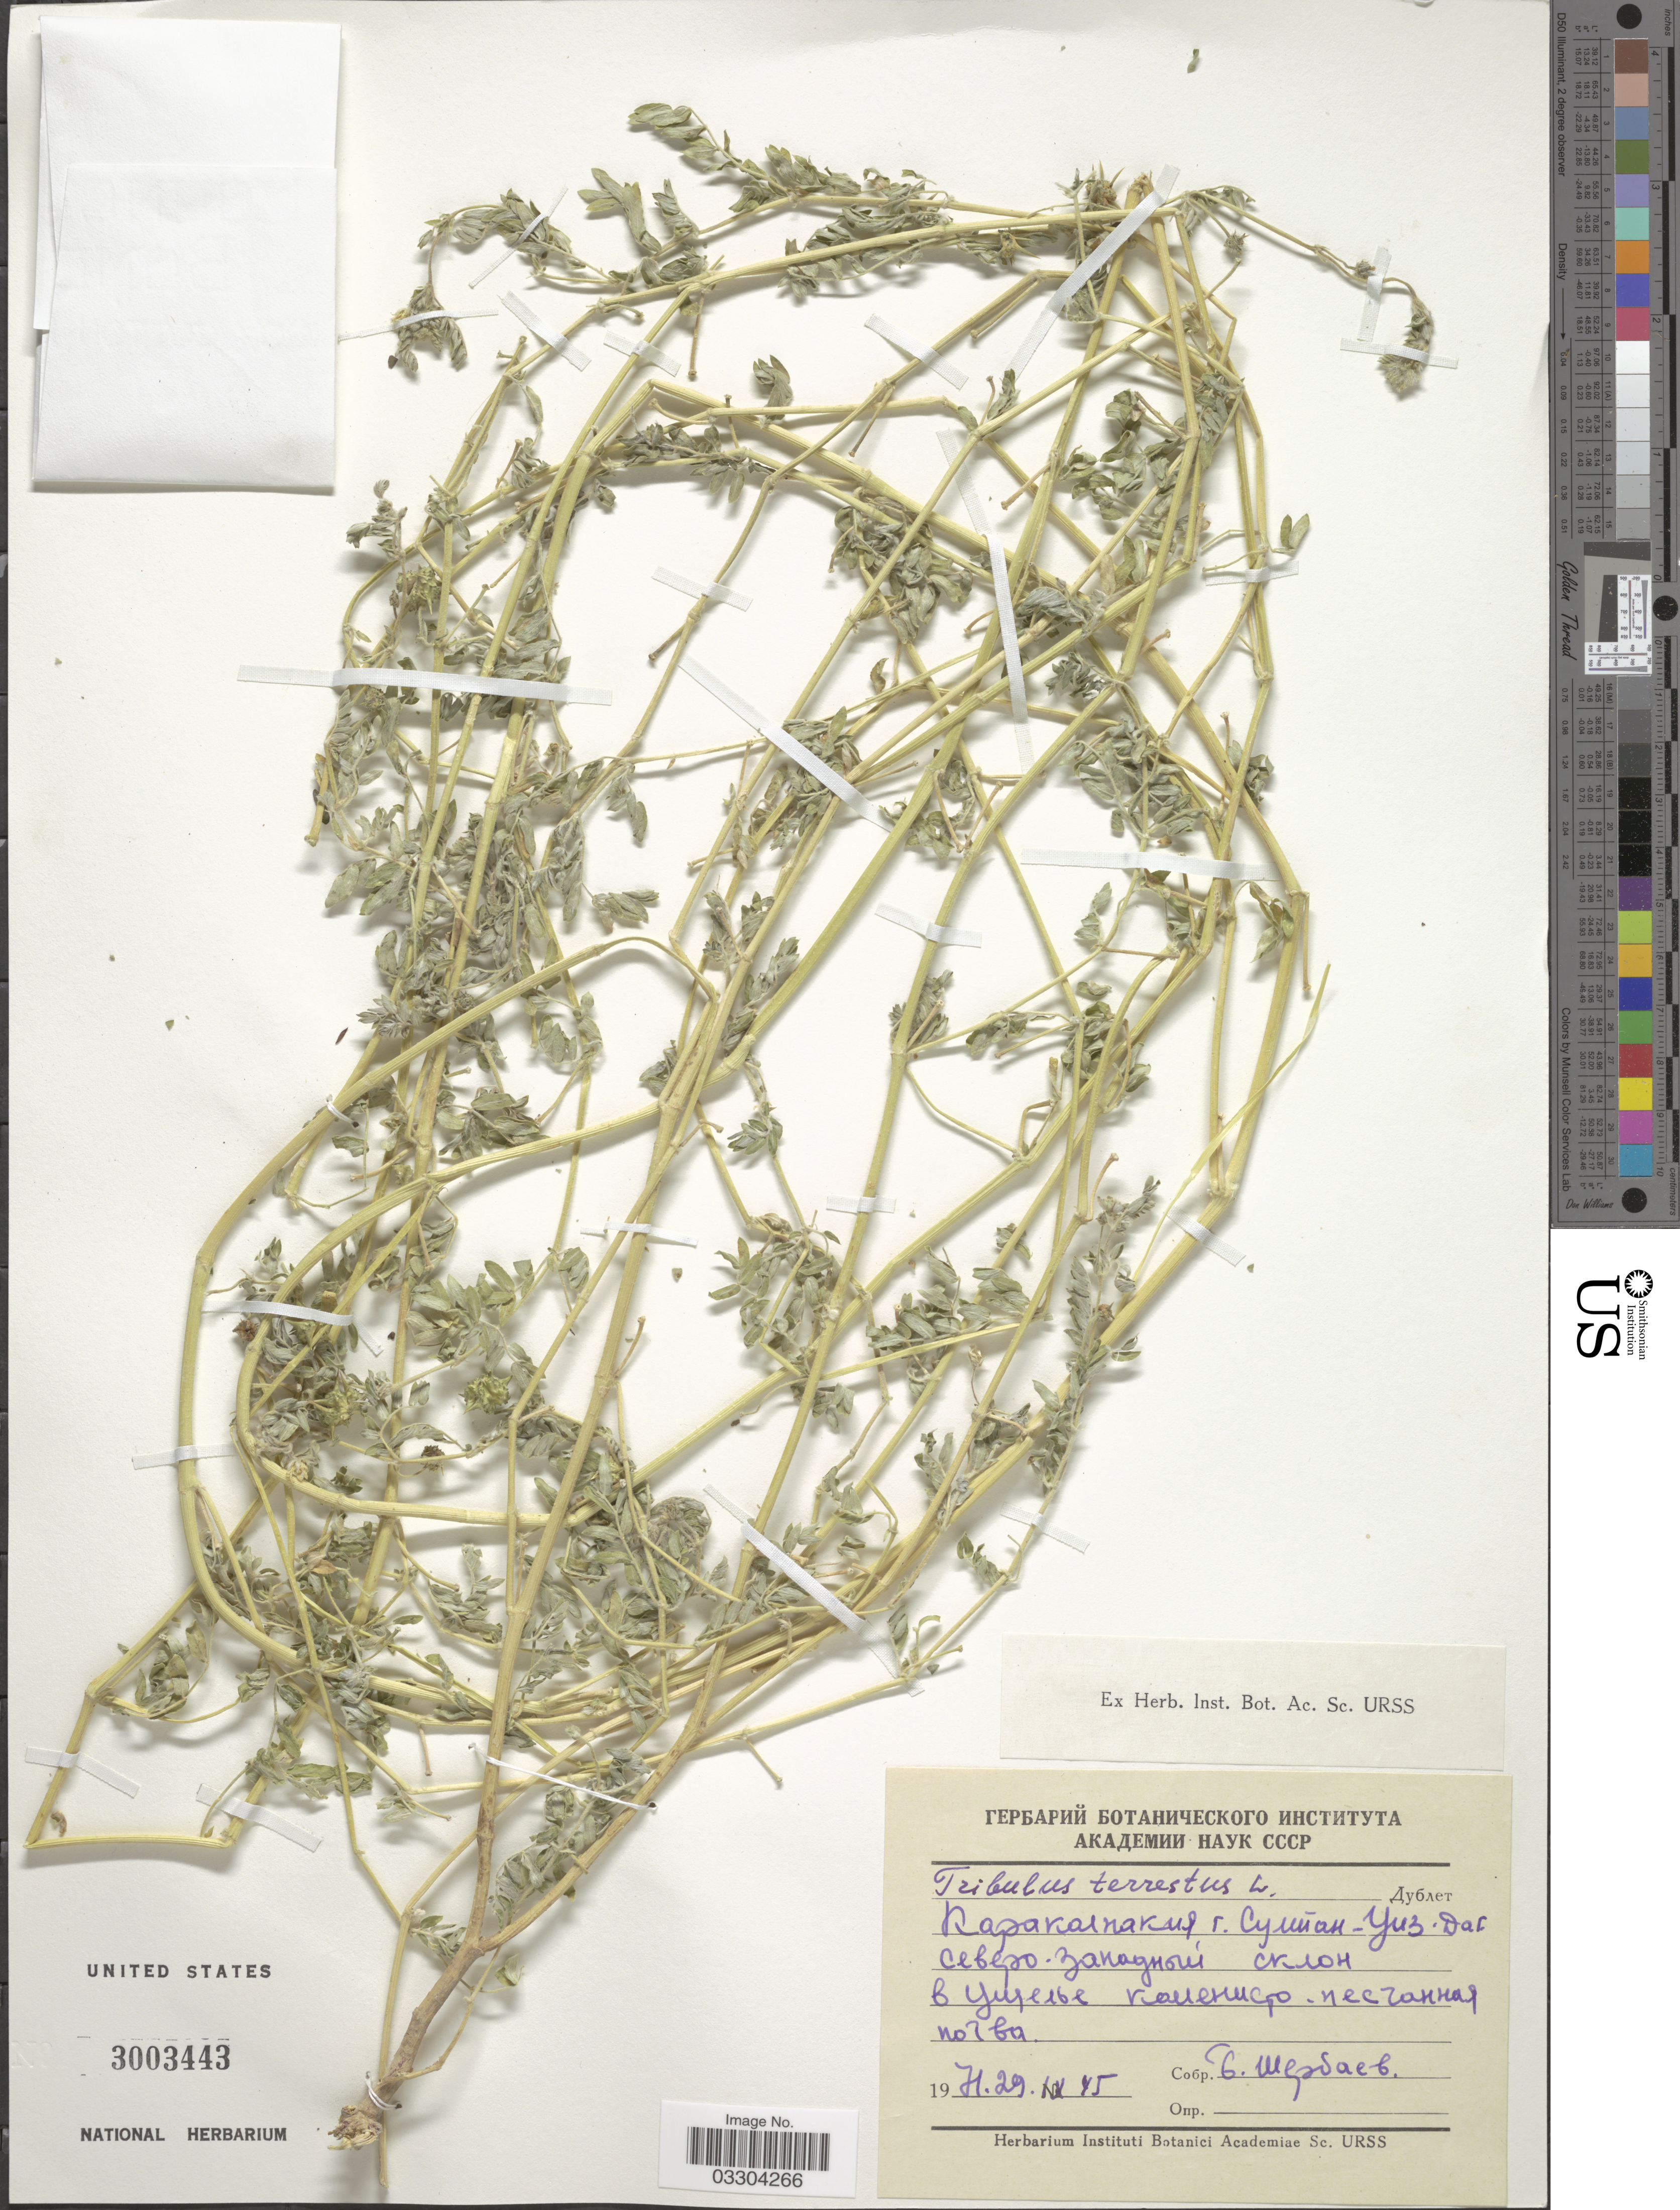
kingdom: Plantae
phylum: Tracheophyta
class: Magnoliopsida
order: Zygophyllales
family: Zygophyllaceae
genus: Tribulus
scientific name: Tribulus terrestris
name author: L.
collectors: B. Sherbaev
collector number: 45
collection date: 1971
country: Uzbekistan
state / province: Qoraqalpog'iston Republikasi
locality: Sultanuizdag Mts.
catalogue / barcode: US 3003443